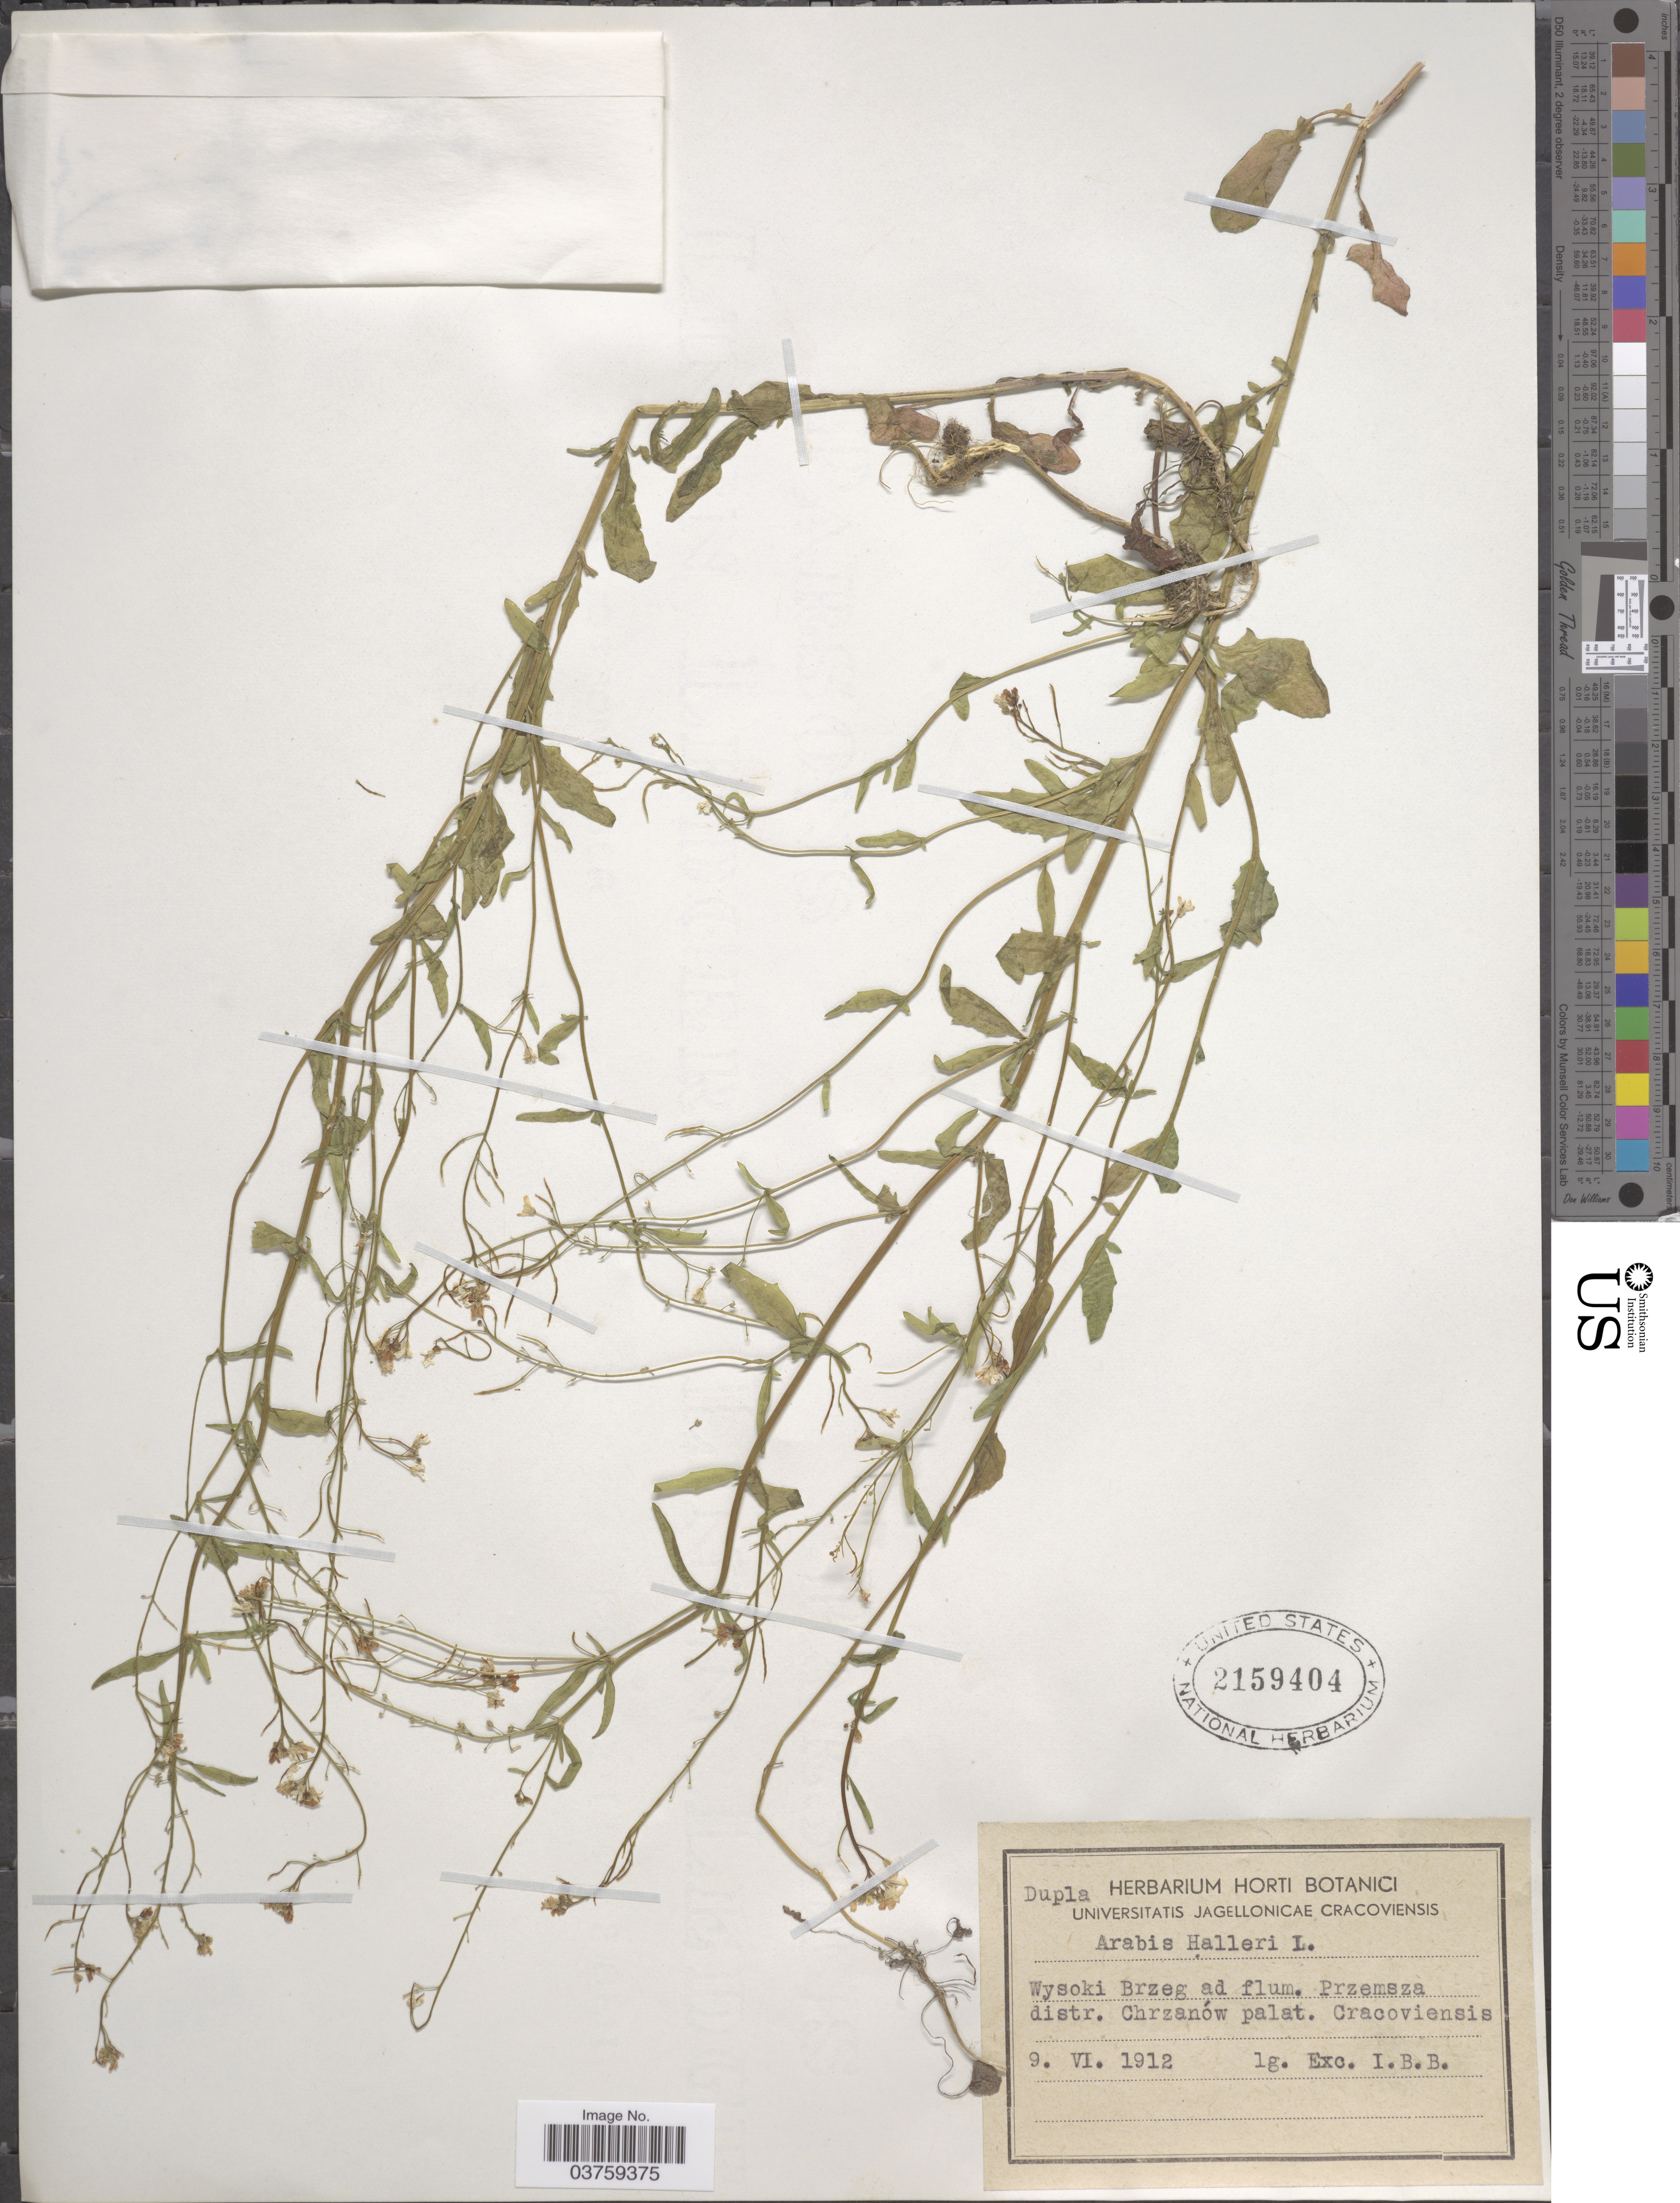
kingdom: Plantae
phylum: Tracheophyta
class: Magnoliopsida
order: Brassicales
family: Brassicaceae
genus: Arabis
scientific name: Arabis halleri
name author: L.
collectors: ex. I. B. B.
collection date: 1912-06-09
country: Poland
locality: Wysoki Brzeg ad flum. Przemsza distr. Chrzanów palat. Cravoviensis.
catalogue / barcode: US 2159404